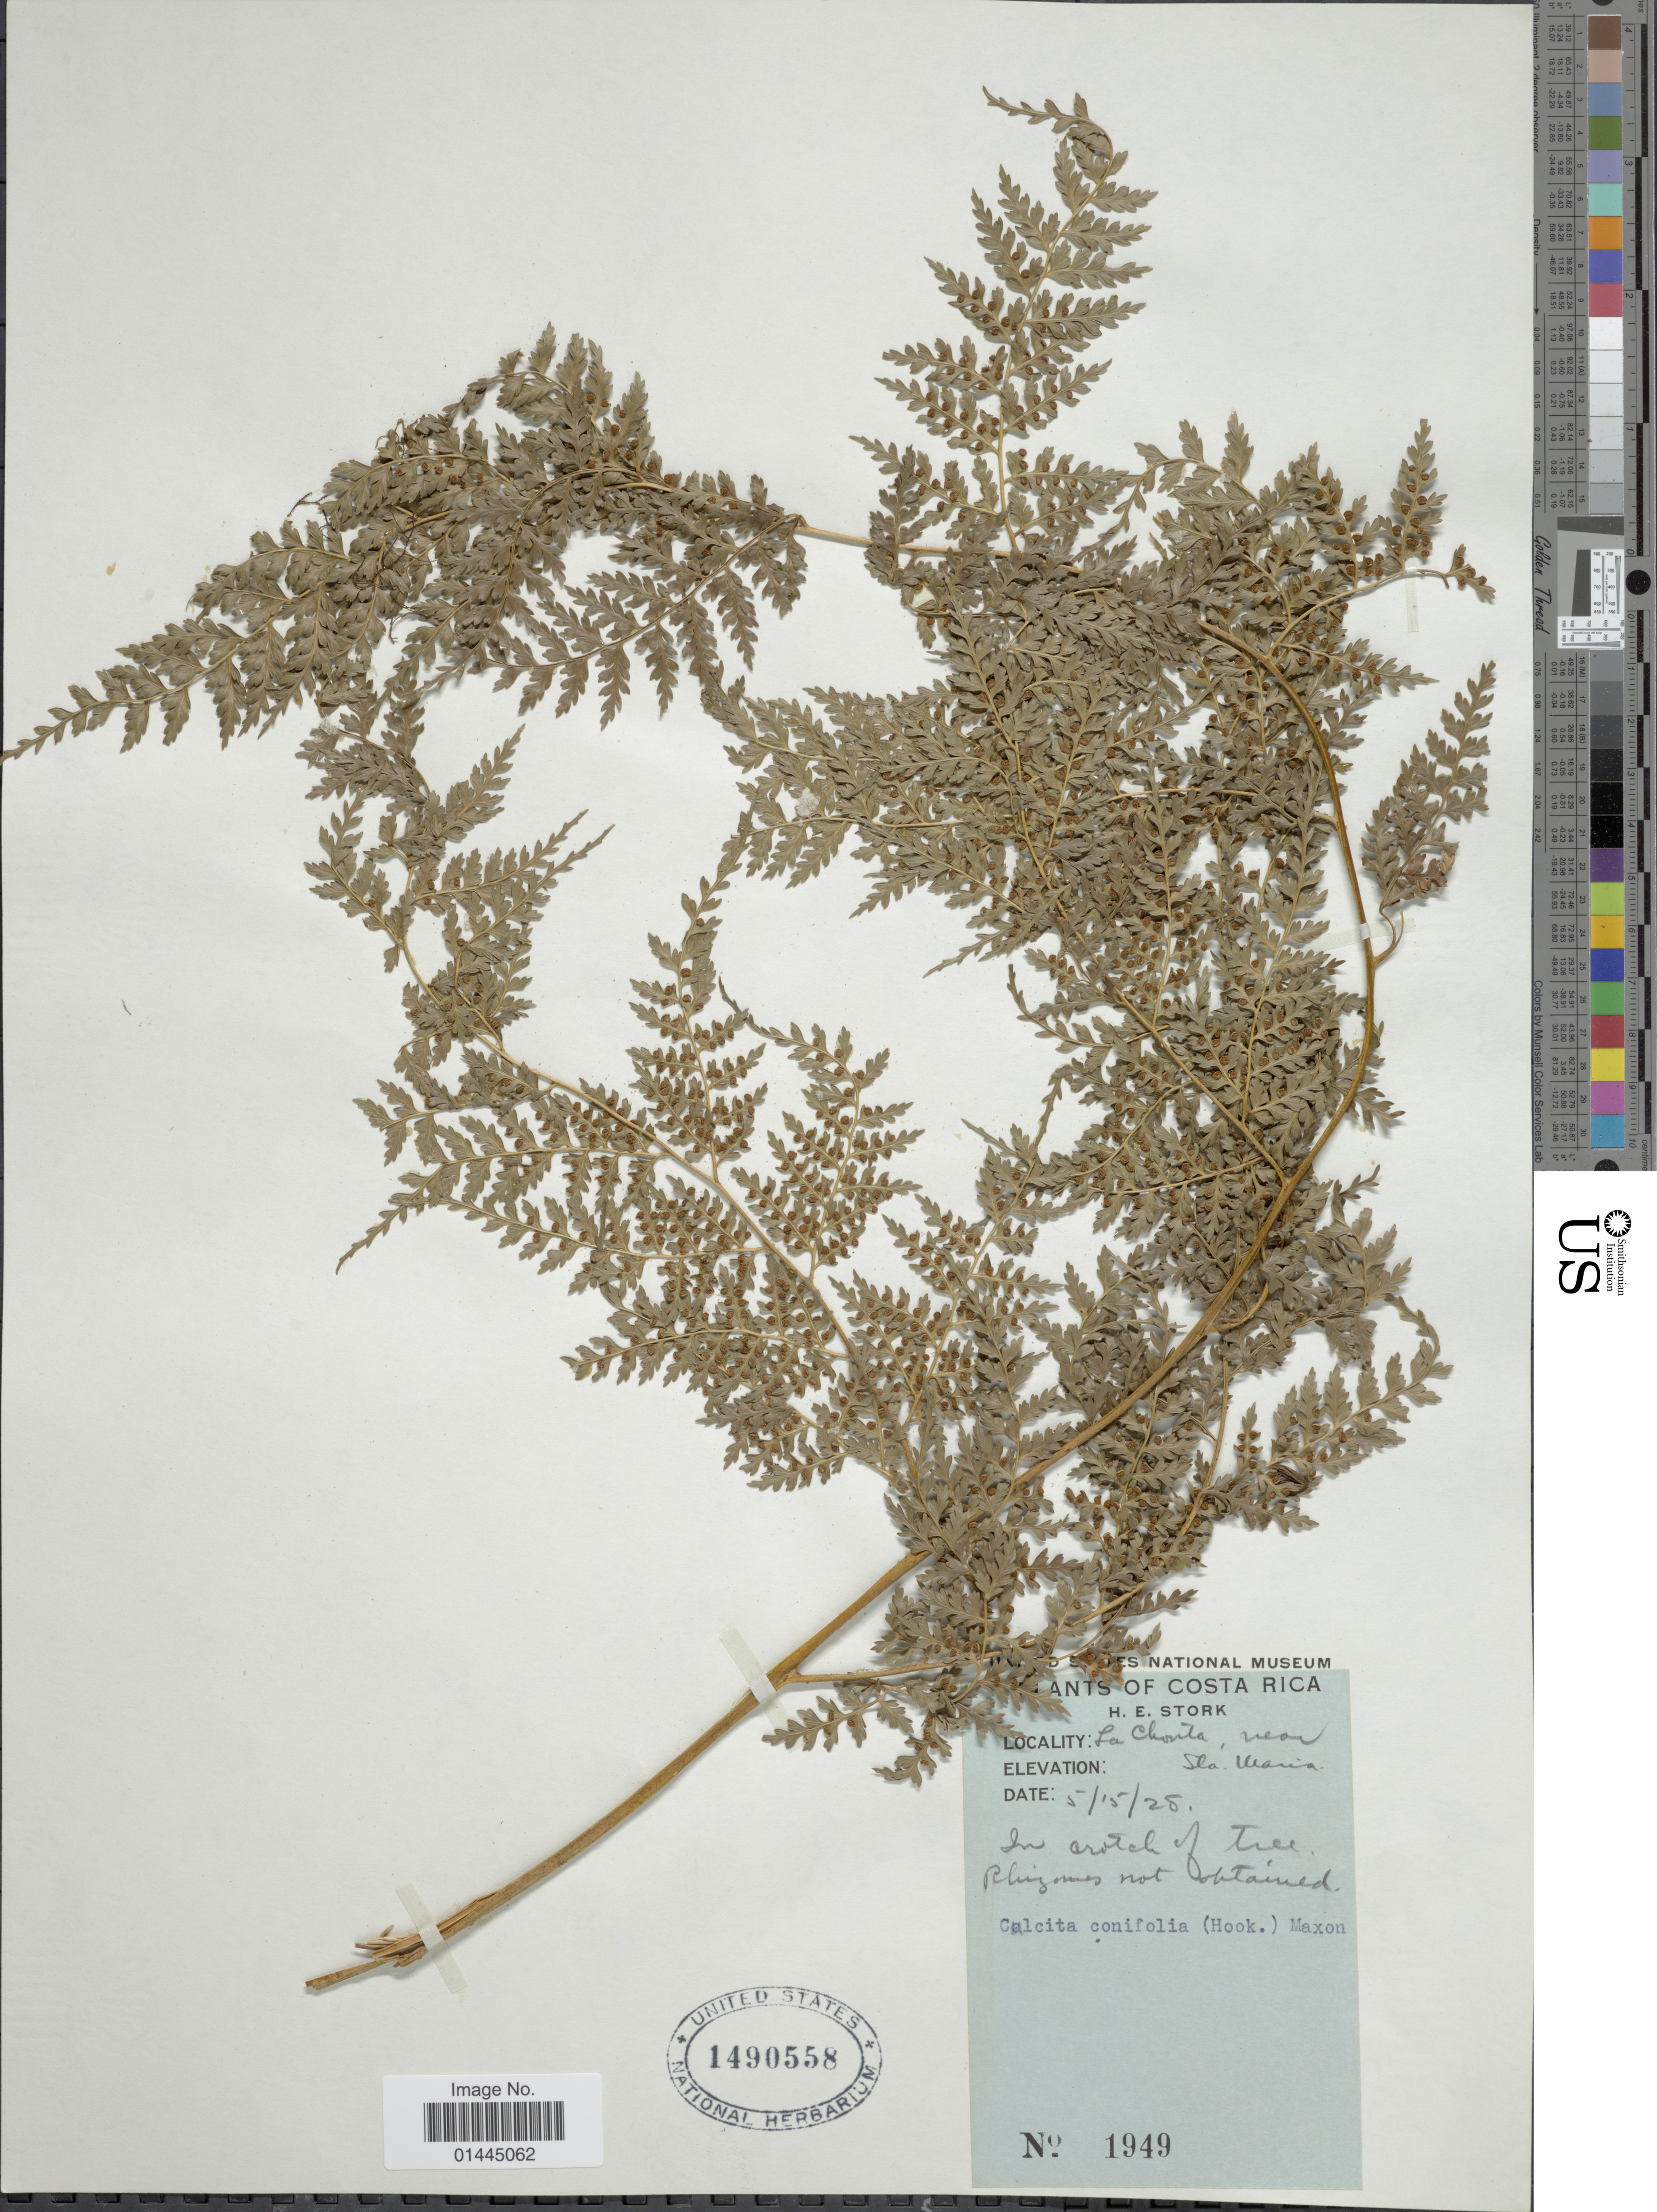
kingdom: Plantae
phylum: Tracheophyta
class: Polypodiopsida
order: Cyatheales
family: Culcitaceae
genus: Culcita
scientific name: Culcita coniifolia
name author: (Hook.) Maxon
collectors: H. E. Stork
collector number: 1949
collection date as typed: Transcribed d/m/y: 15/5/28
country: Costa Rica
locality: La Chonta, near Sta. Maria.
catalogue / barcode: US 1490558